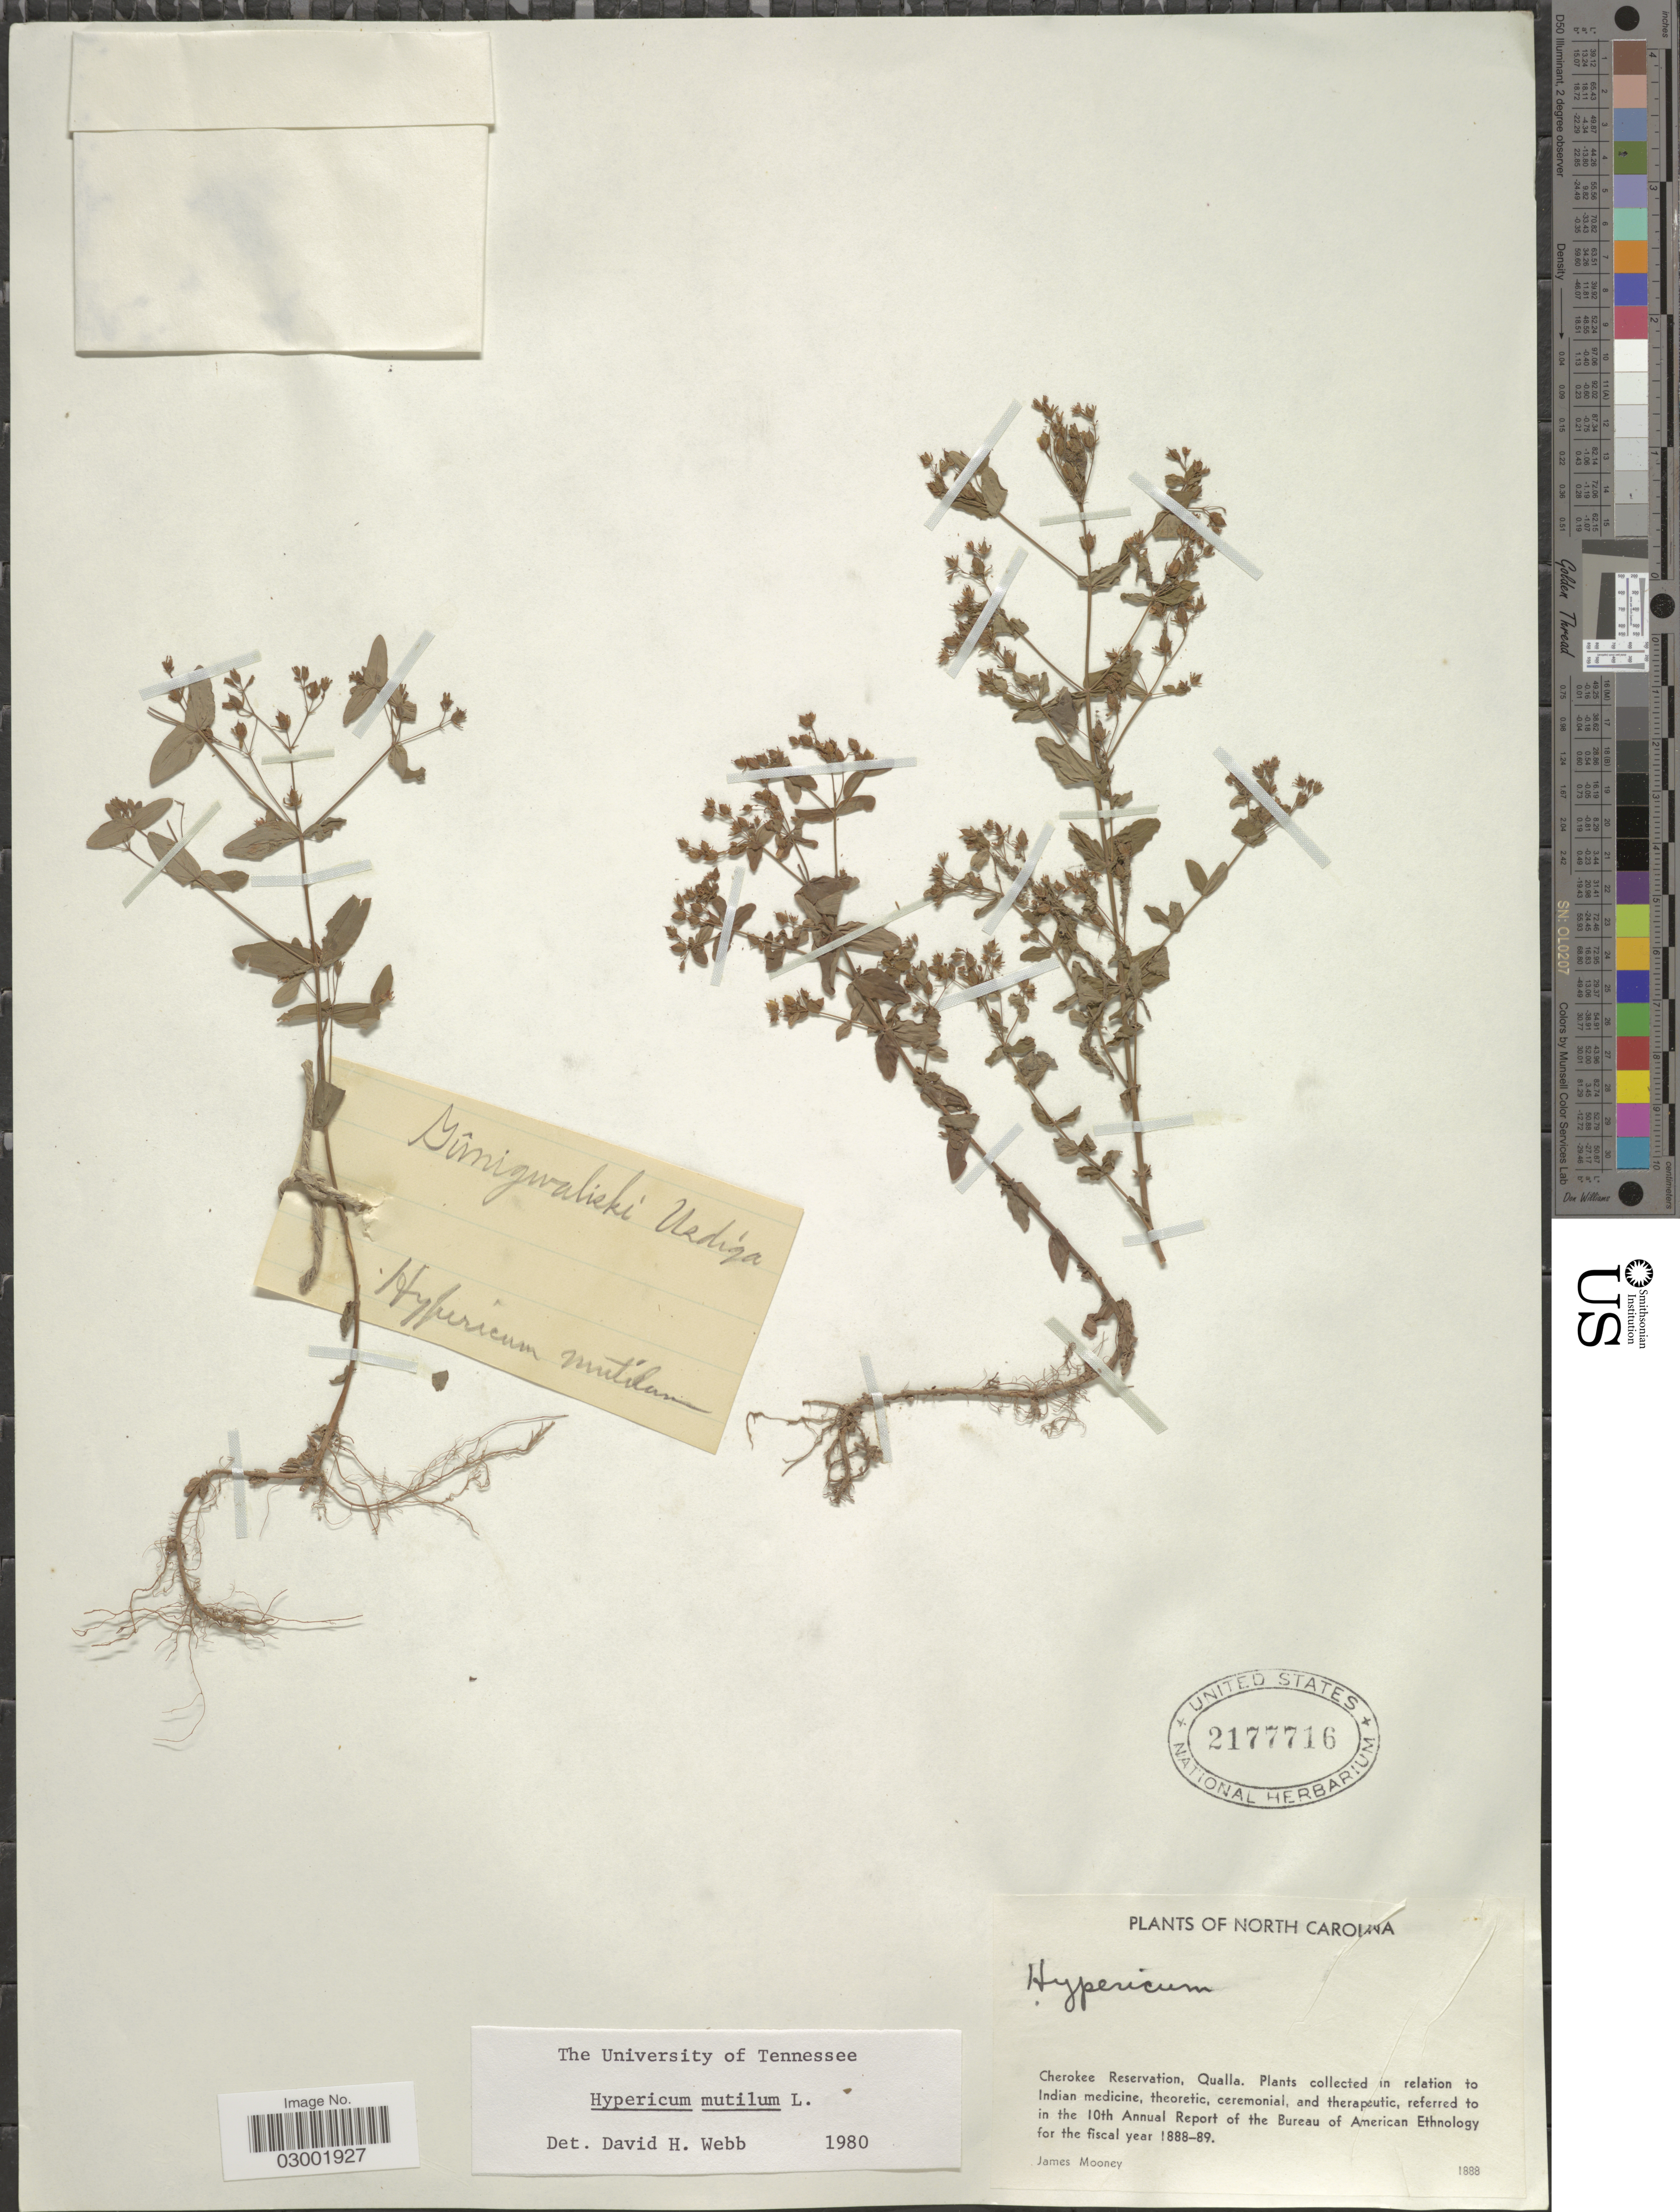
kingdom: Plantae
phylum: Tracheophyta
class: Magnoliopsida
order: Malpighiales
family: Hypericaceae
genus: Hypericum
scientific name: Hypericum mutilum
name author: L.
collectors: J. Mooney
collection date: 1888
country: United States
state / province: North Carolina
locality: Cherokee Reservation, Qualla.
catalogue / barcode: US 2177716